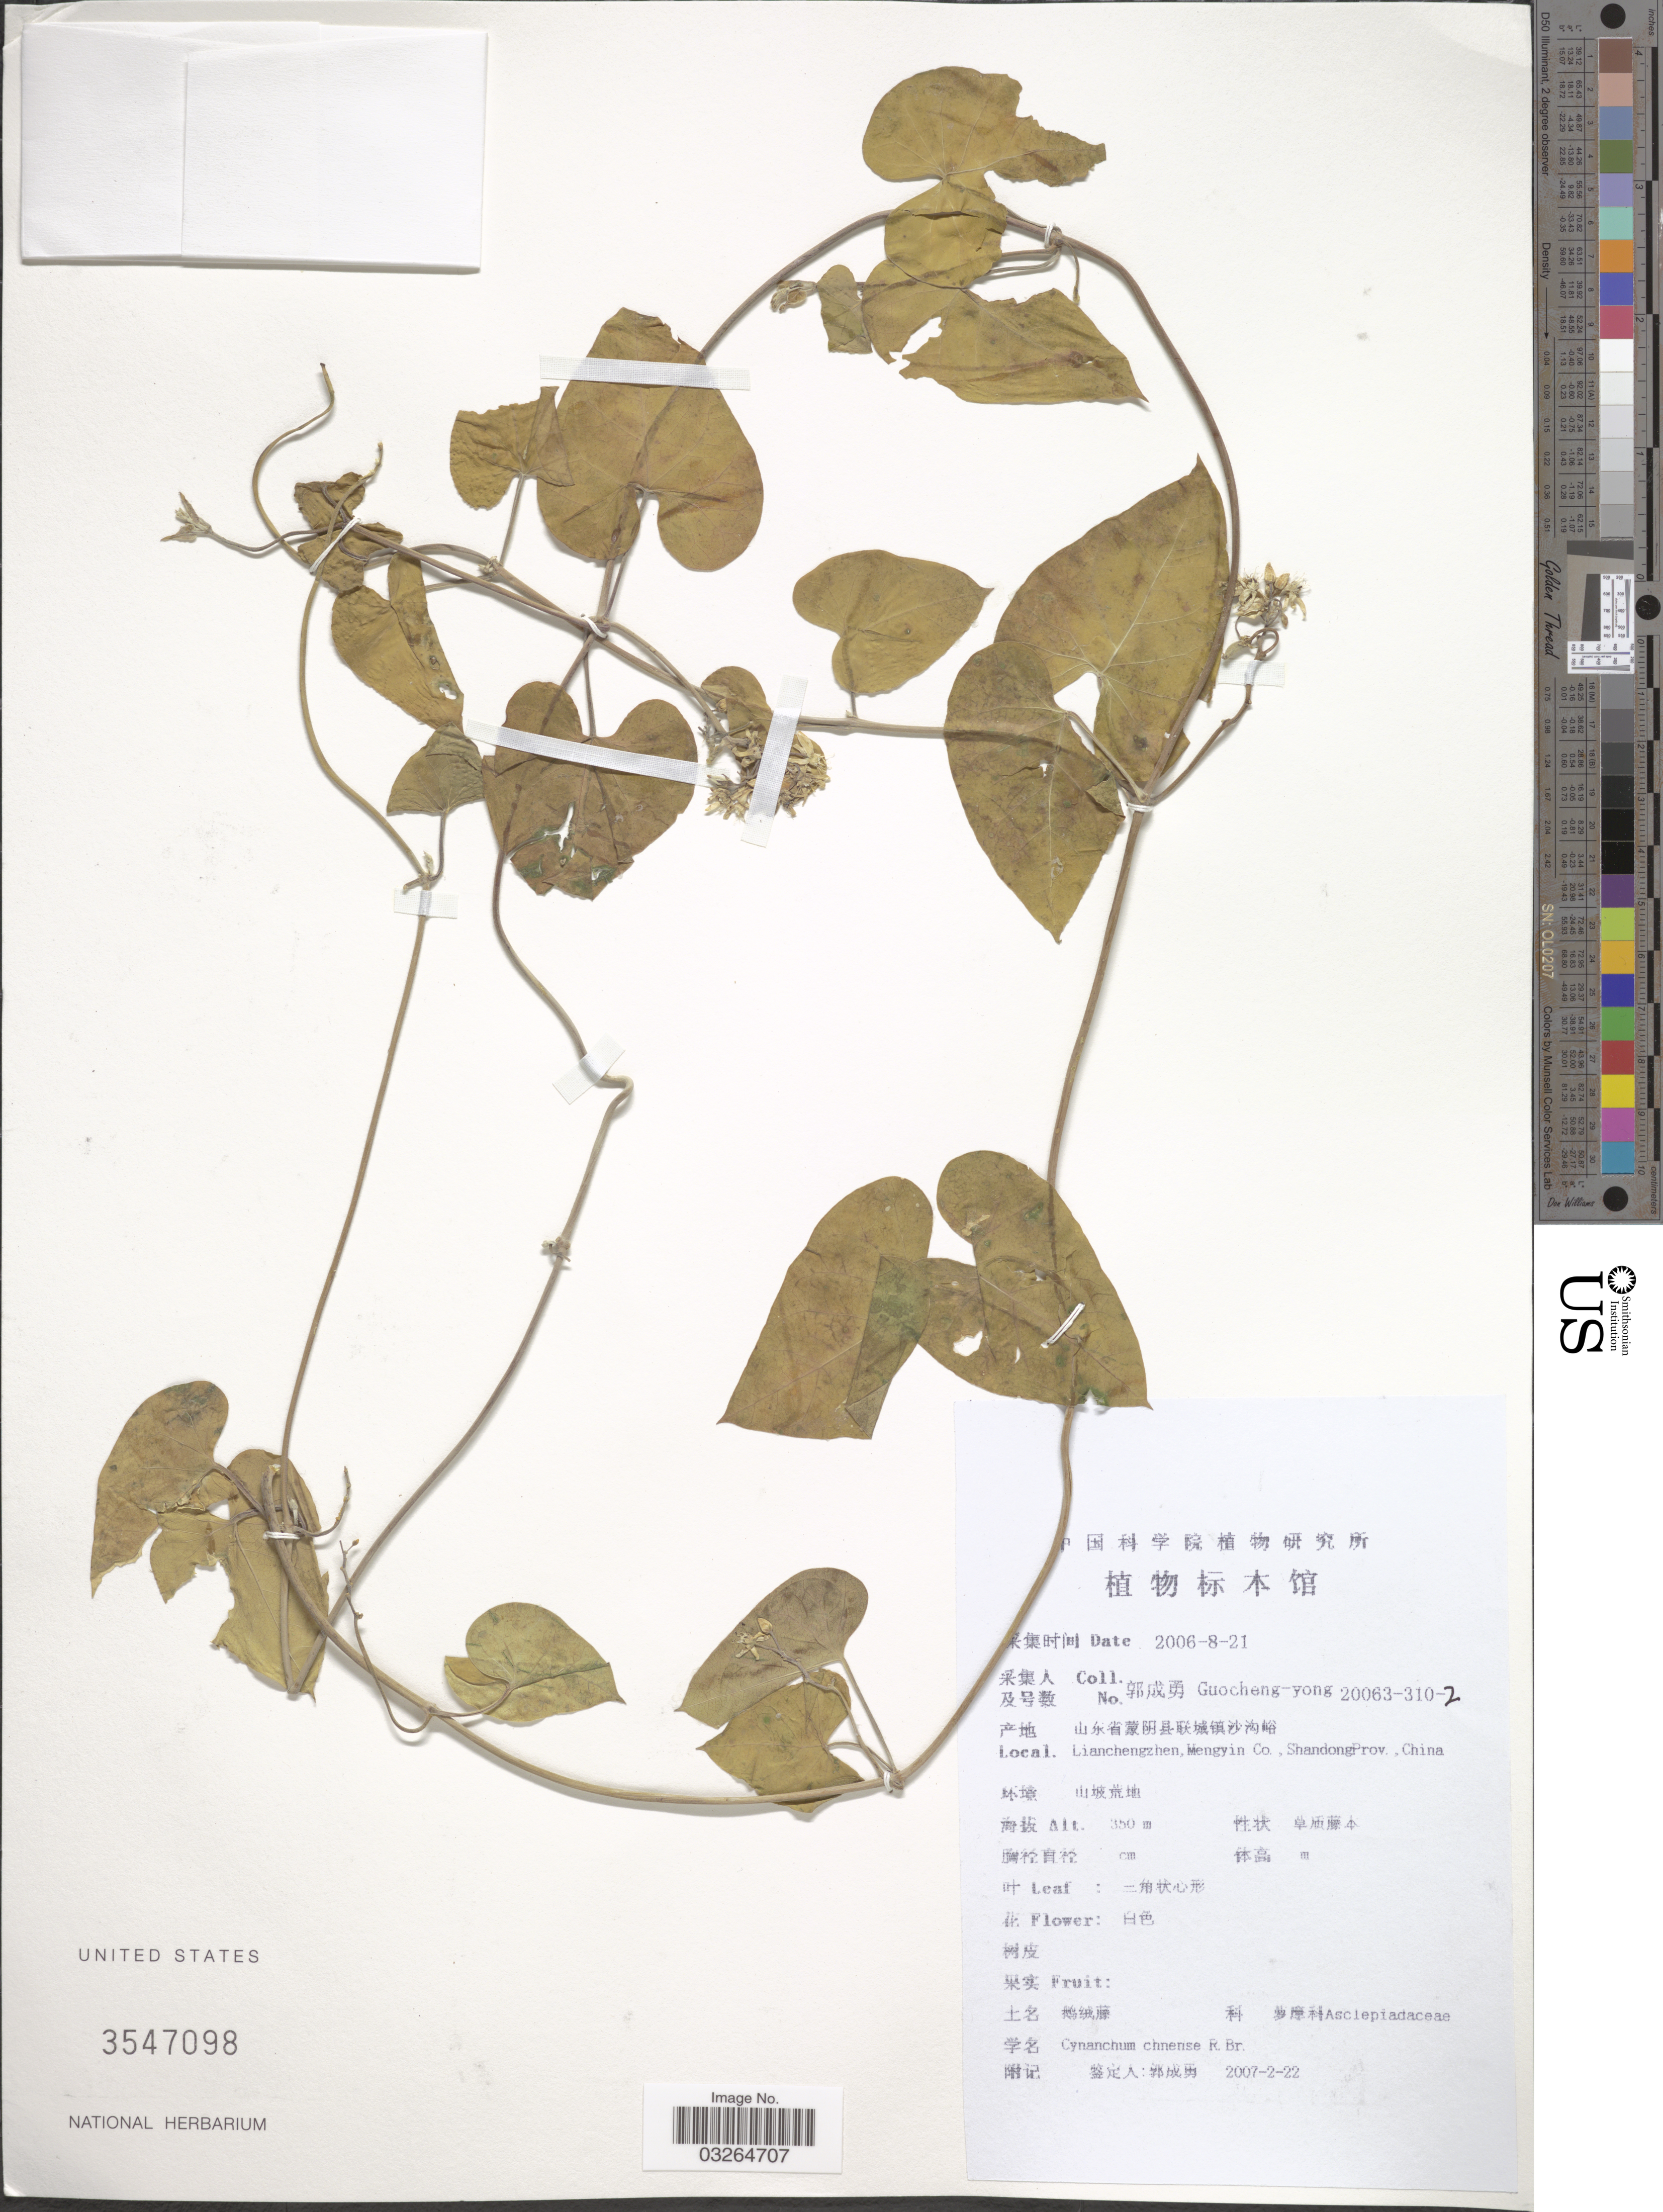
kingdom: Plantae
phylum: Tracheophyta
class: Magnoliopsida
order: Gentianales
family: Apocynaceae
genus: Cynanchum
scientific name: Cynanchum chinense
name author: R. Br.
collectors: Guo cheng-yong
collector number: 20063-310-2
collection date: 2006-08-21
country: China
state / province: Shandong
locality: Lianchengzhen, Mengyin Co.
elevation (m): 350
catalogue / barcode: US 3547098